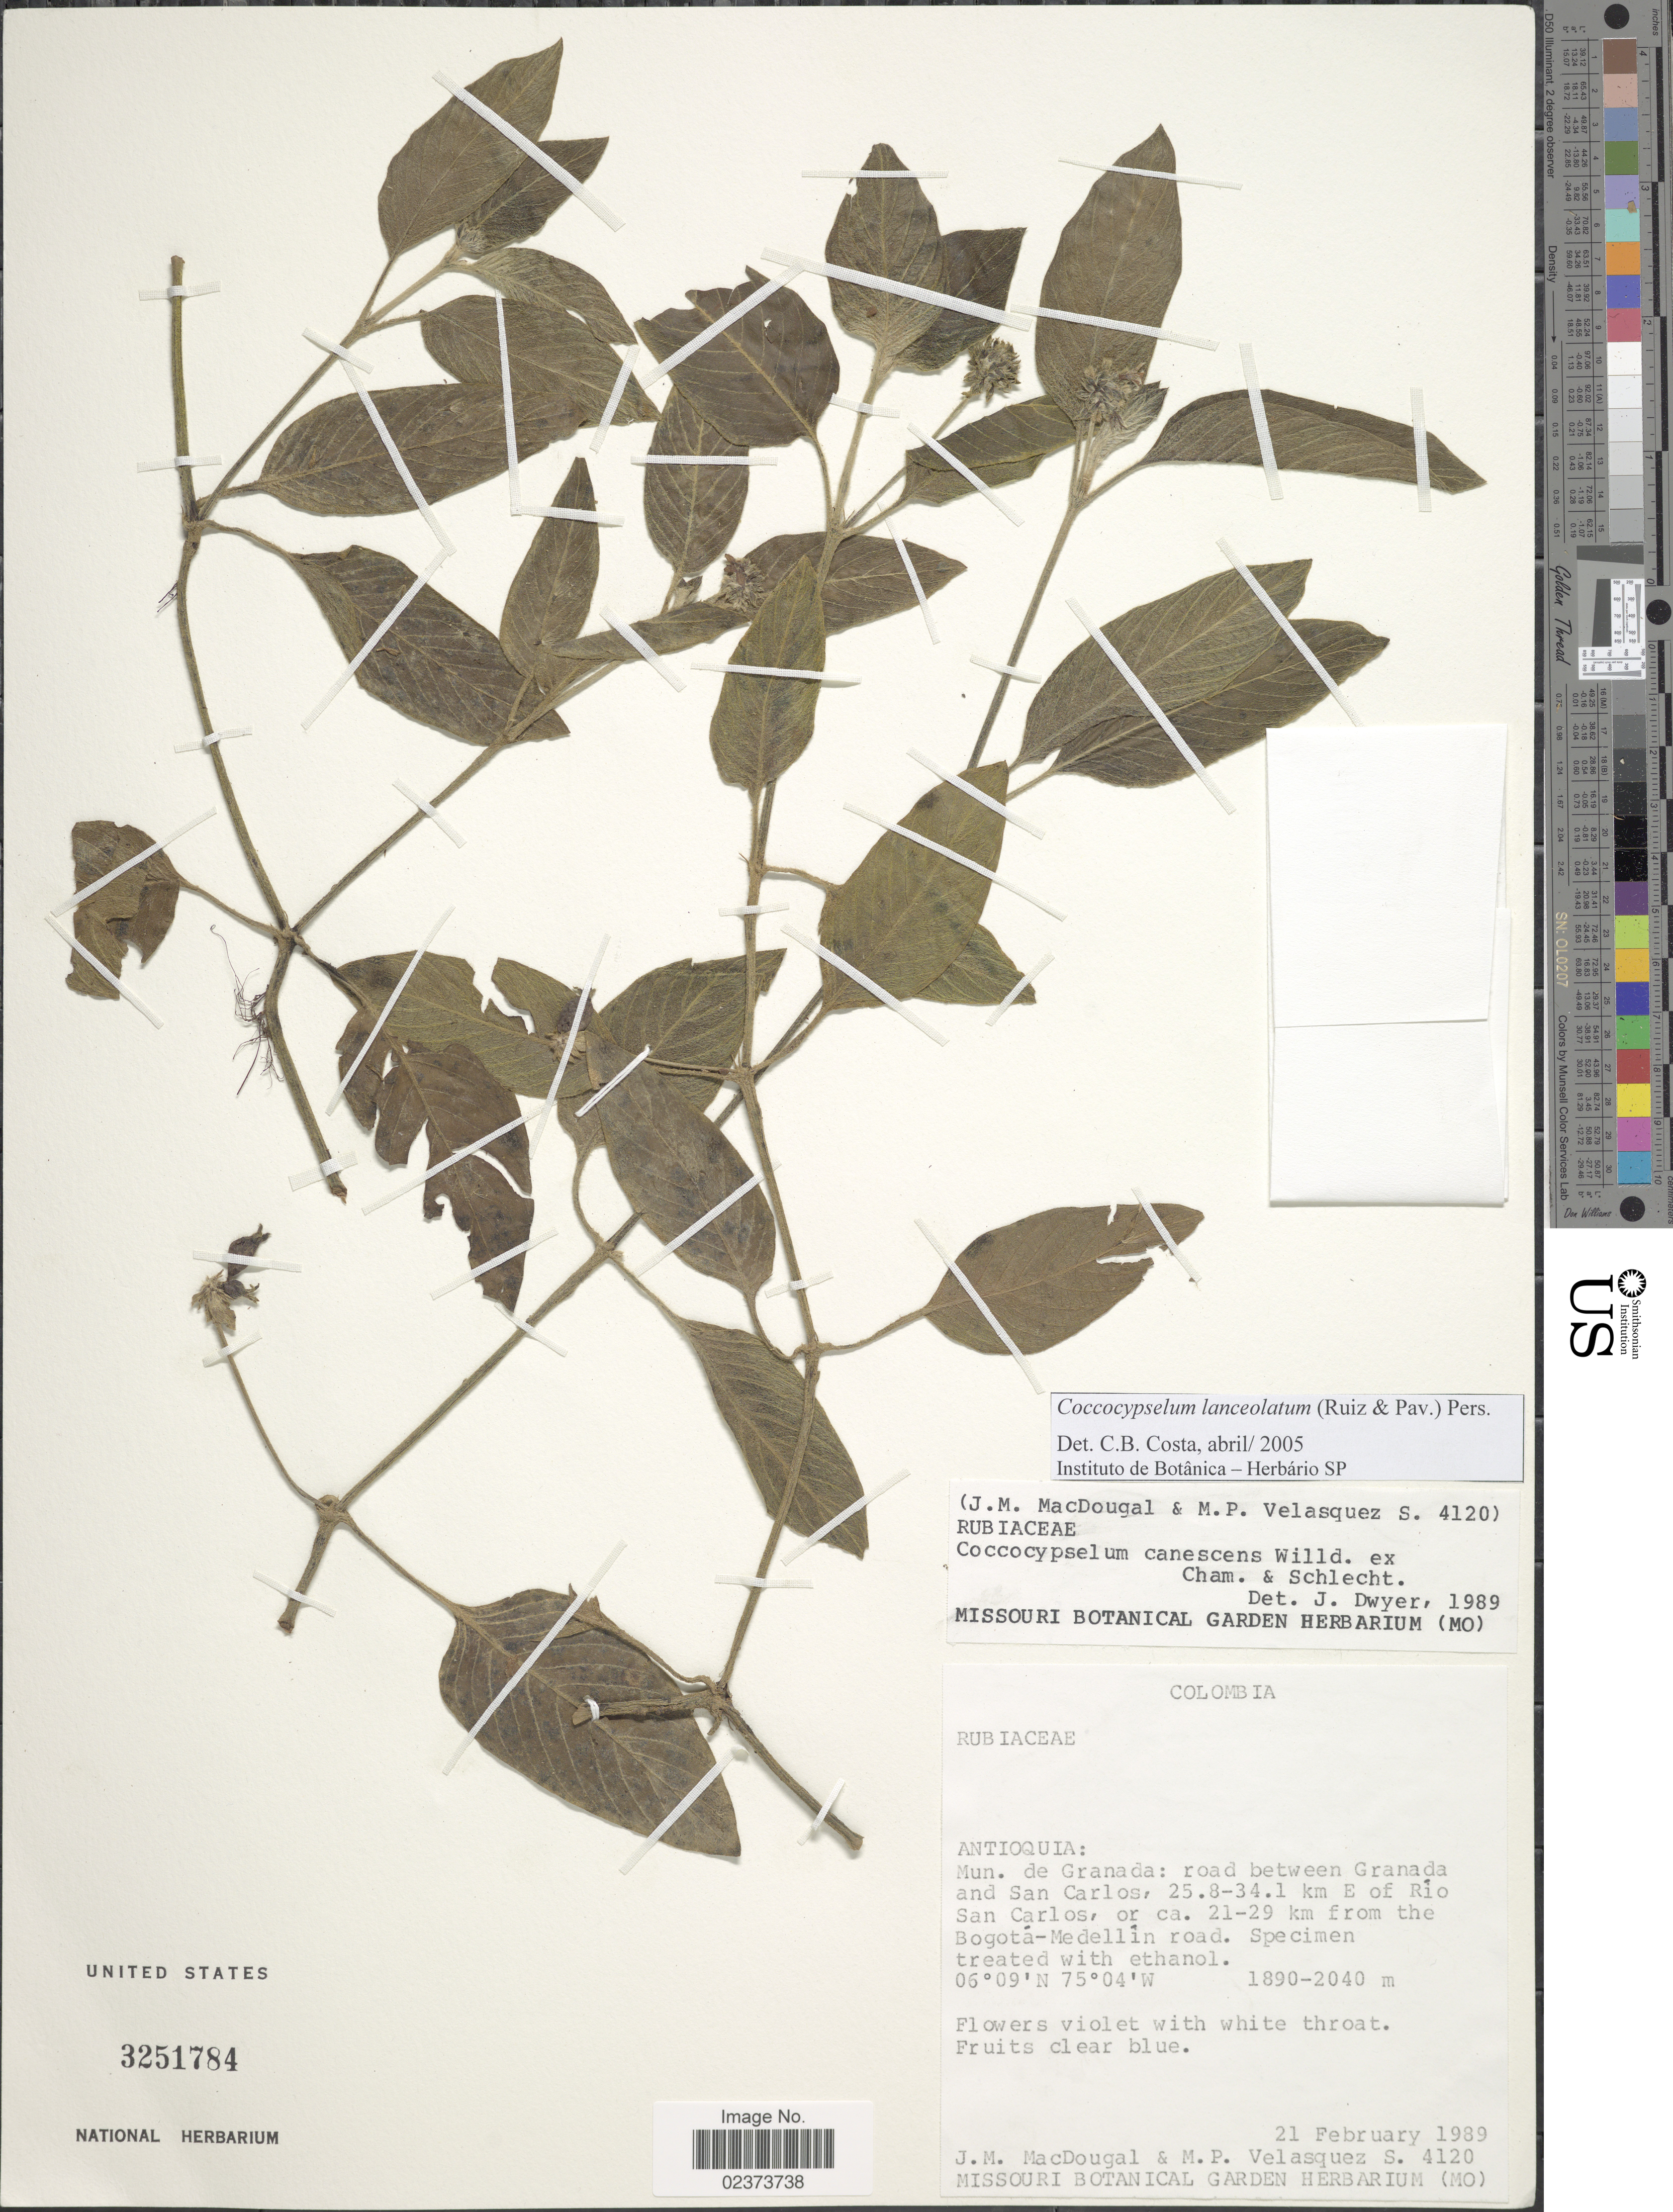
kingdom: Plantae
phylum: Tracheophyta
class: Magnoliopsida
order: Gentianales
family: Rubiaceae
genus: Coccocypselum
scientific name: Coccocypselum lanceolatum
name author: (Ruiz & Pav.) Pers.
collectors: J. M. MacDougal & M. Velasquez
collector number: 4120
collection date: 1989-02-21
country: Colombia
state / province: Antioquia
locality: Mun. de Granada: road between Granada and San Carlos, 25.8-34.1 km E of Río San Carlos, or ca. 21-29 km from the Bogotá-Medellín road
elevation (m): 1890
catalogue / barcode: US 3251784